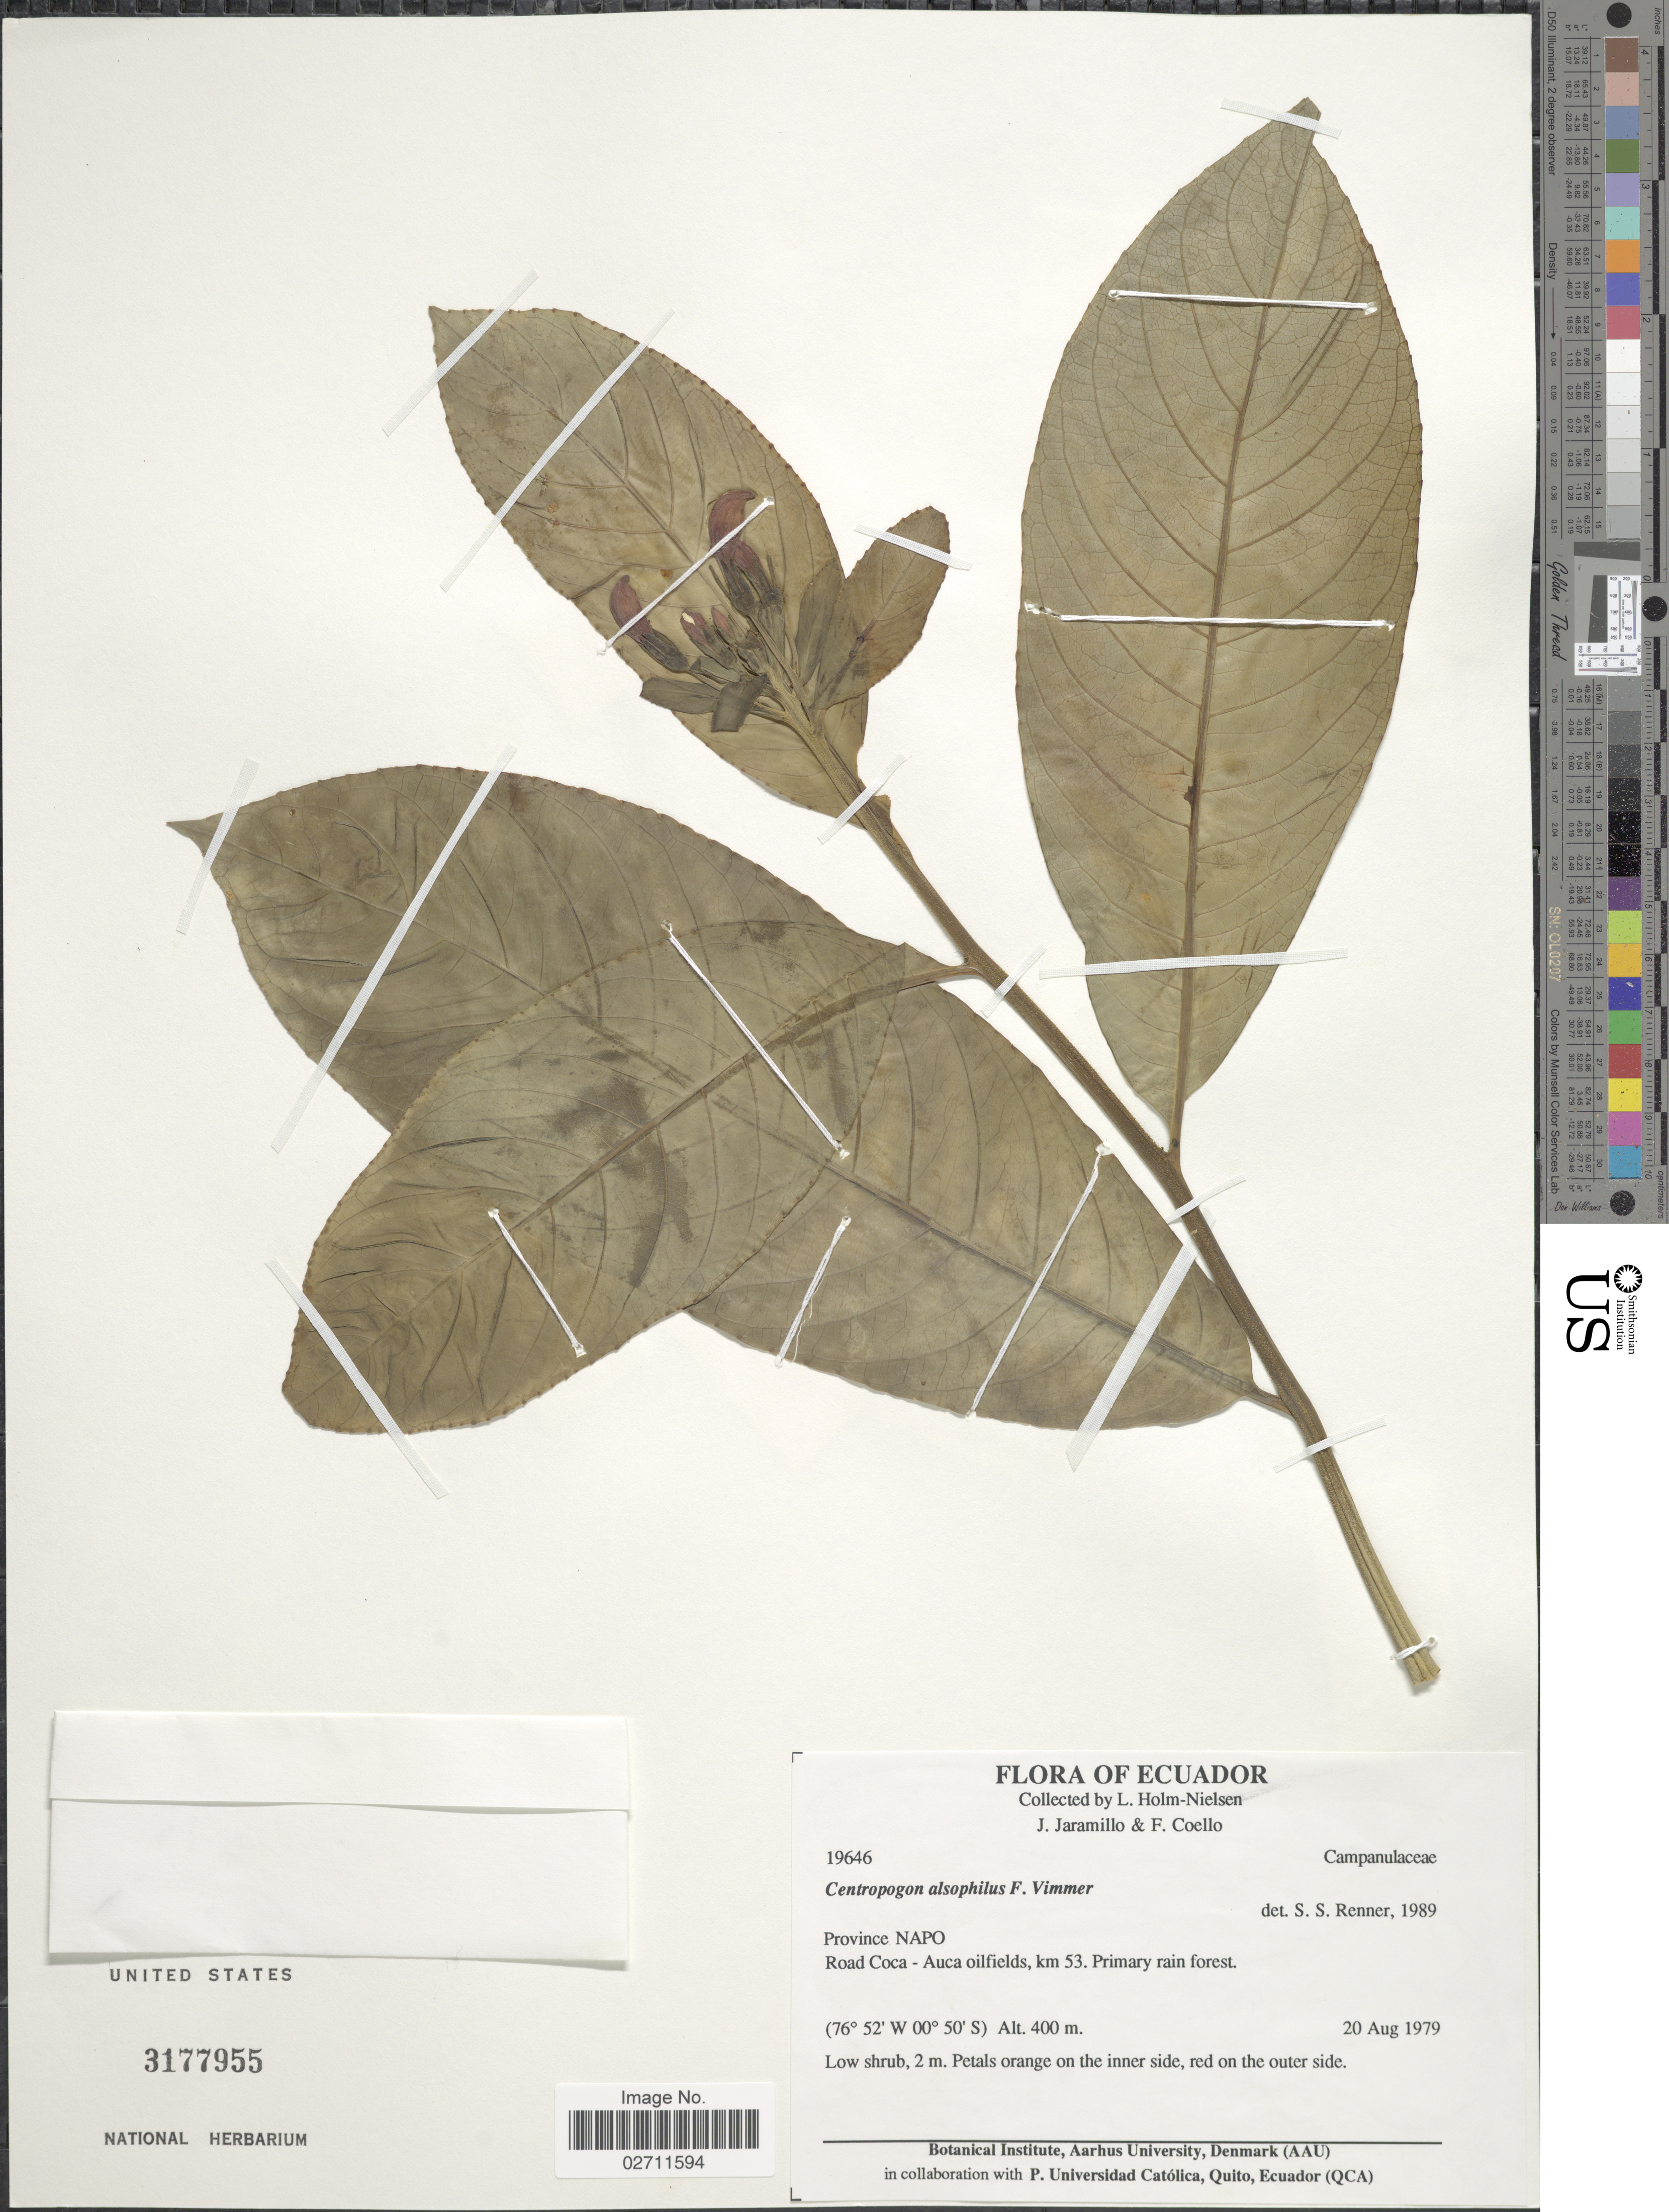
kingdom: Plantae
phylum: Tracheophyta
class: Magnoliopsida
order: Asterales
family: Campanulaceae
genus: Centropogon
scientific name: Centropogon alsophilus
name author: E. Wimm. in J.F. Macbr.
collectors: L. Holm-Nielsen, J. Jaramillo & F. Coello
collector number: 19646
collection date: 1979-08-20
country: Ecuador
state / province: Napo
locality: Road Coca - Auca oilfields, km 53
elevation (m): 400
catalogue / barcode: US 3177955